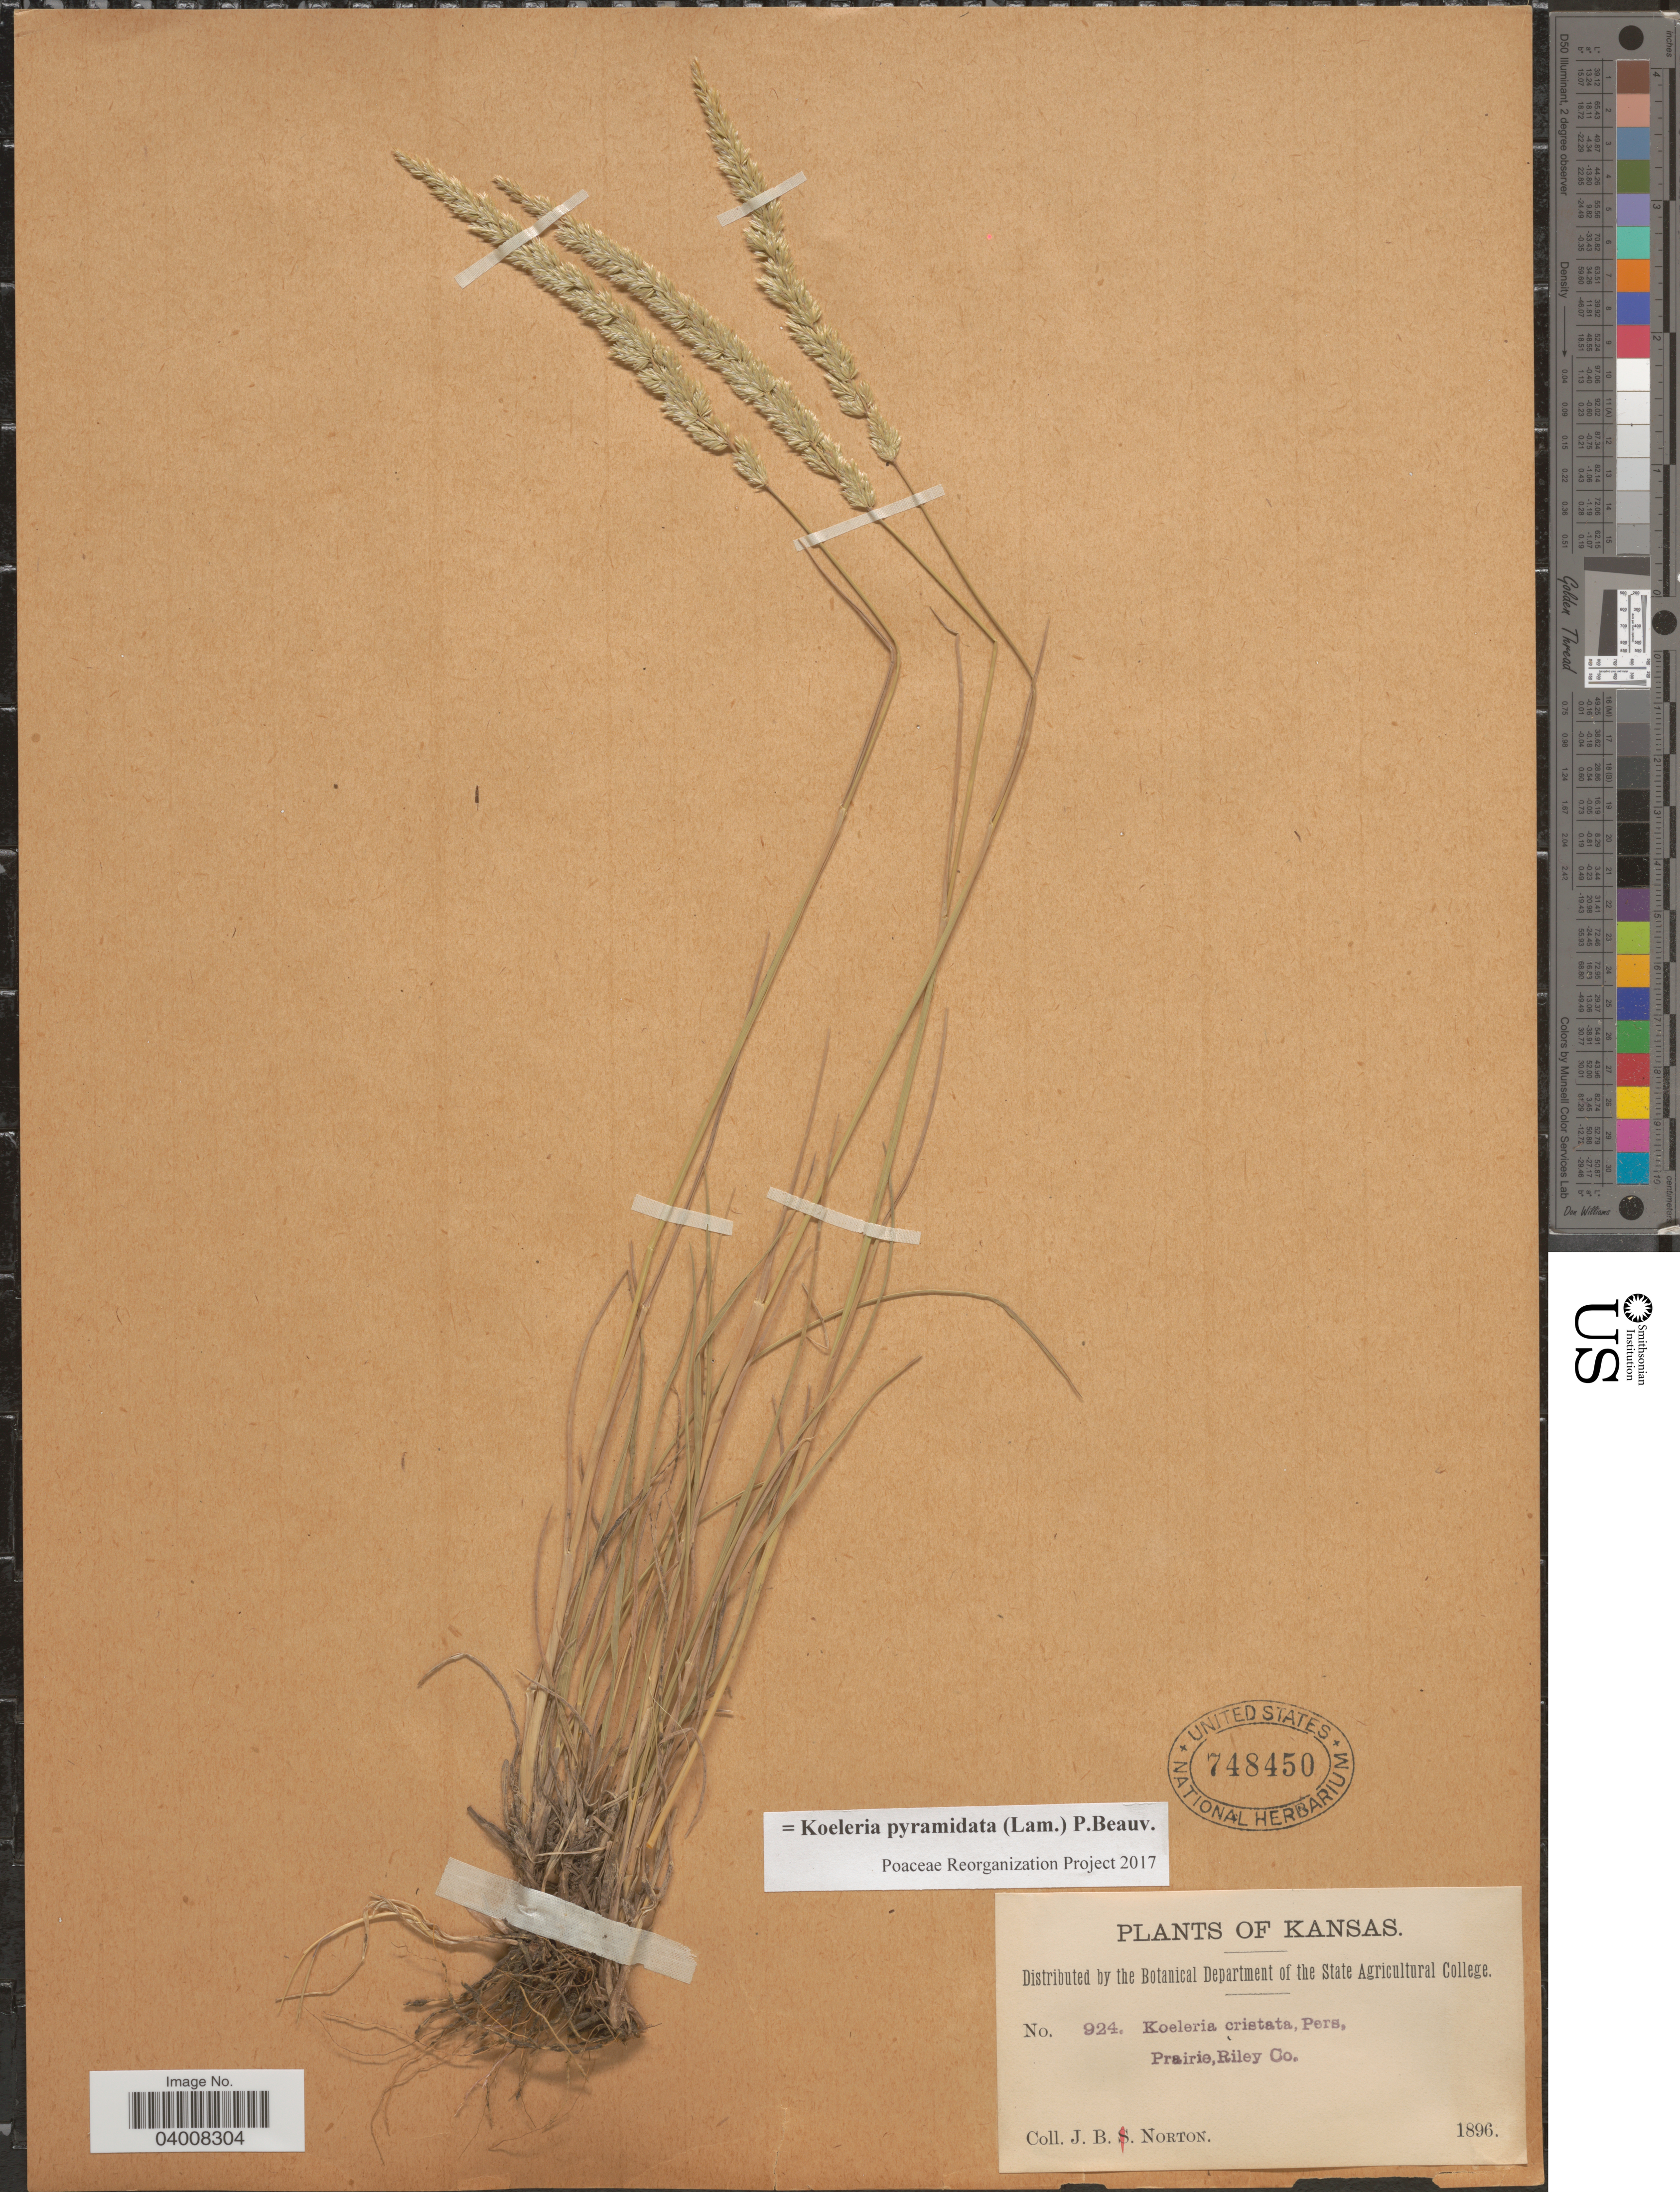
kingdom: Plantae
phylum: Tracheophyta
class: Liliopsida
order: Poales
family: Poaceae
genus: Koeleria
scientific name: Koeleria pyramidata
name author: (Lam.) P. Beauv.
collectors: J. B. Norton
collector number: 924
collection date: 1896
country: United States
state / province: Kansas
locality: Prairie, Riley Co.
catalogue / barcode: US 748450